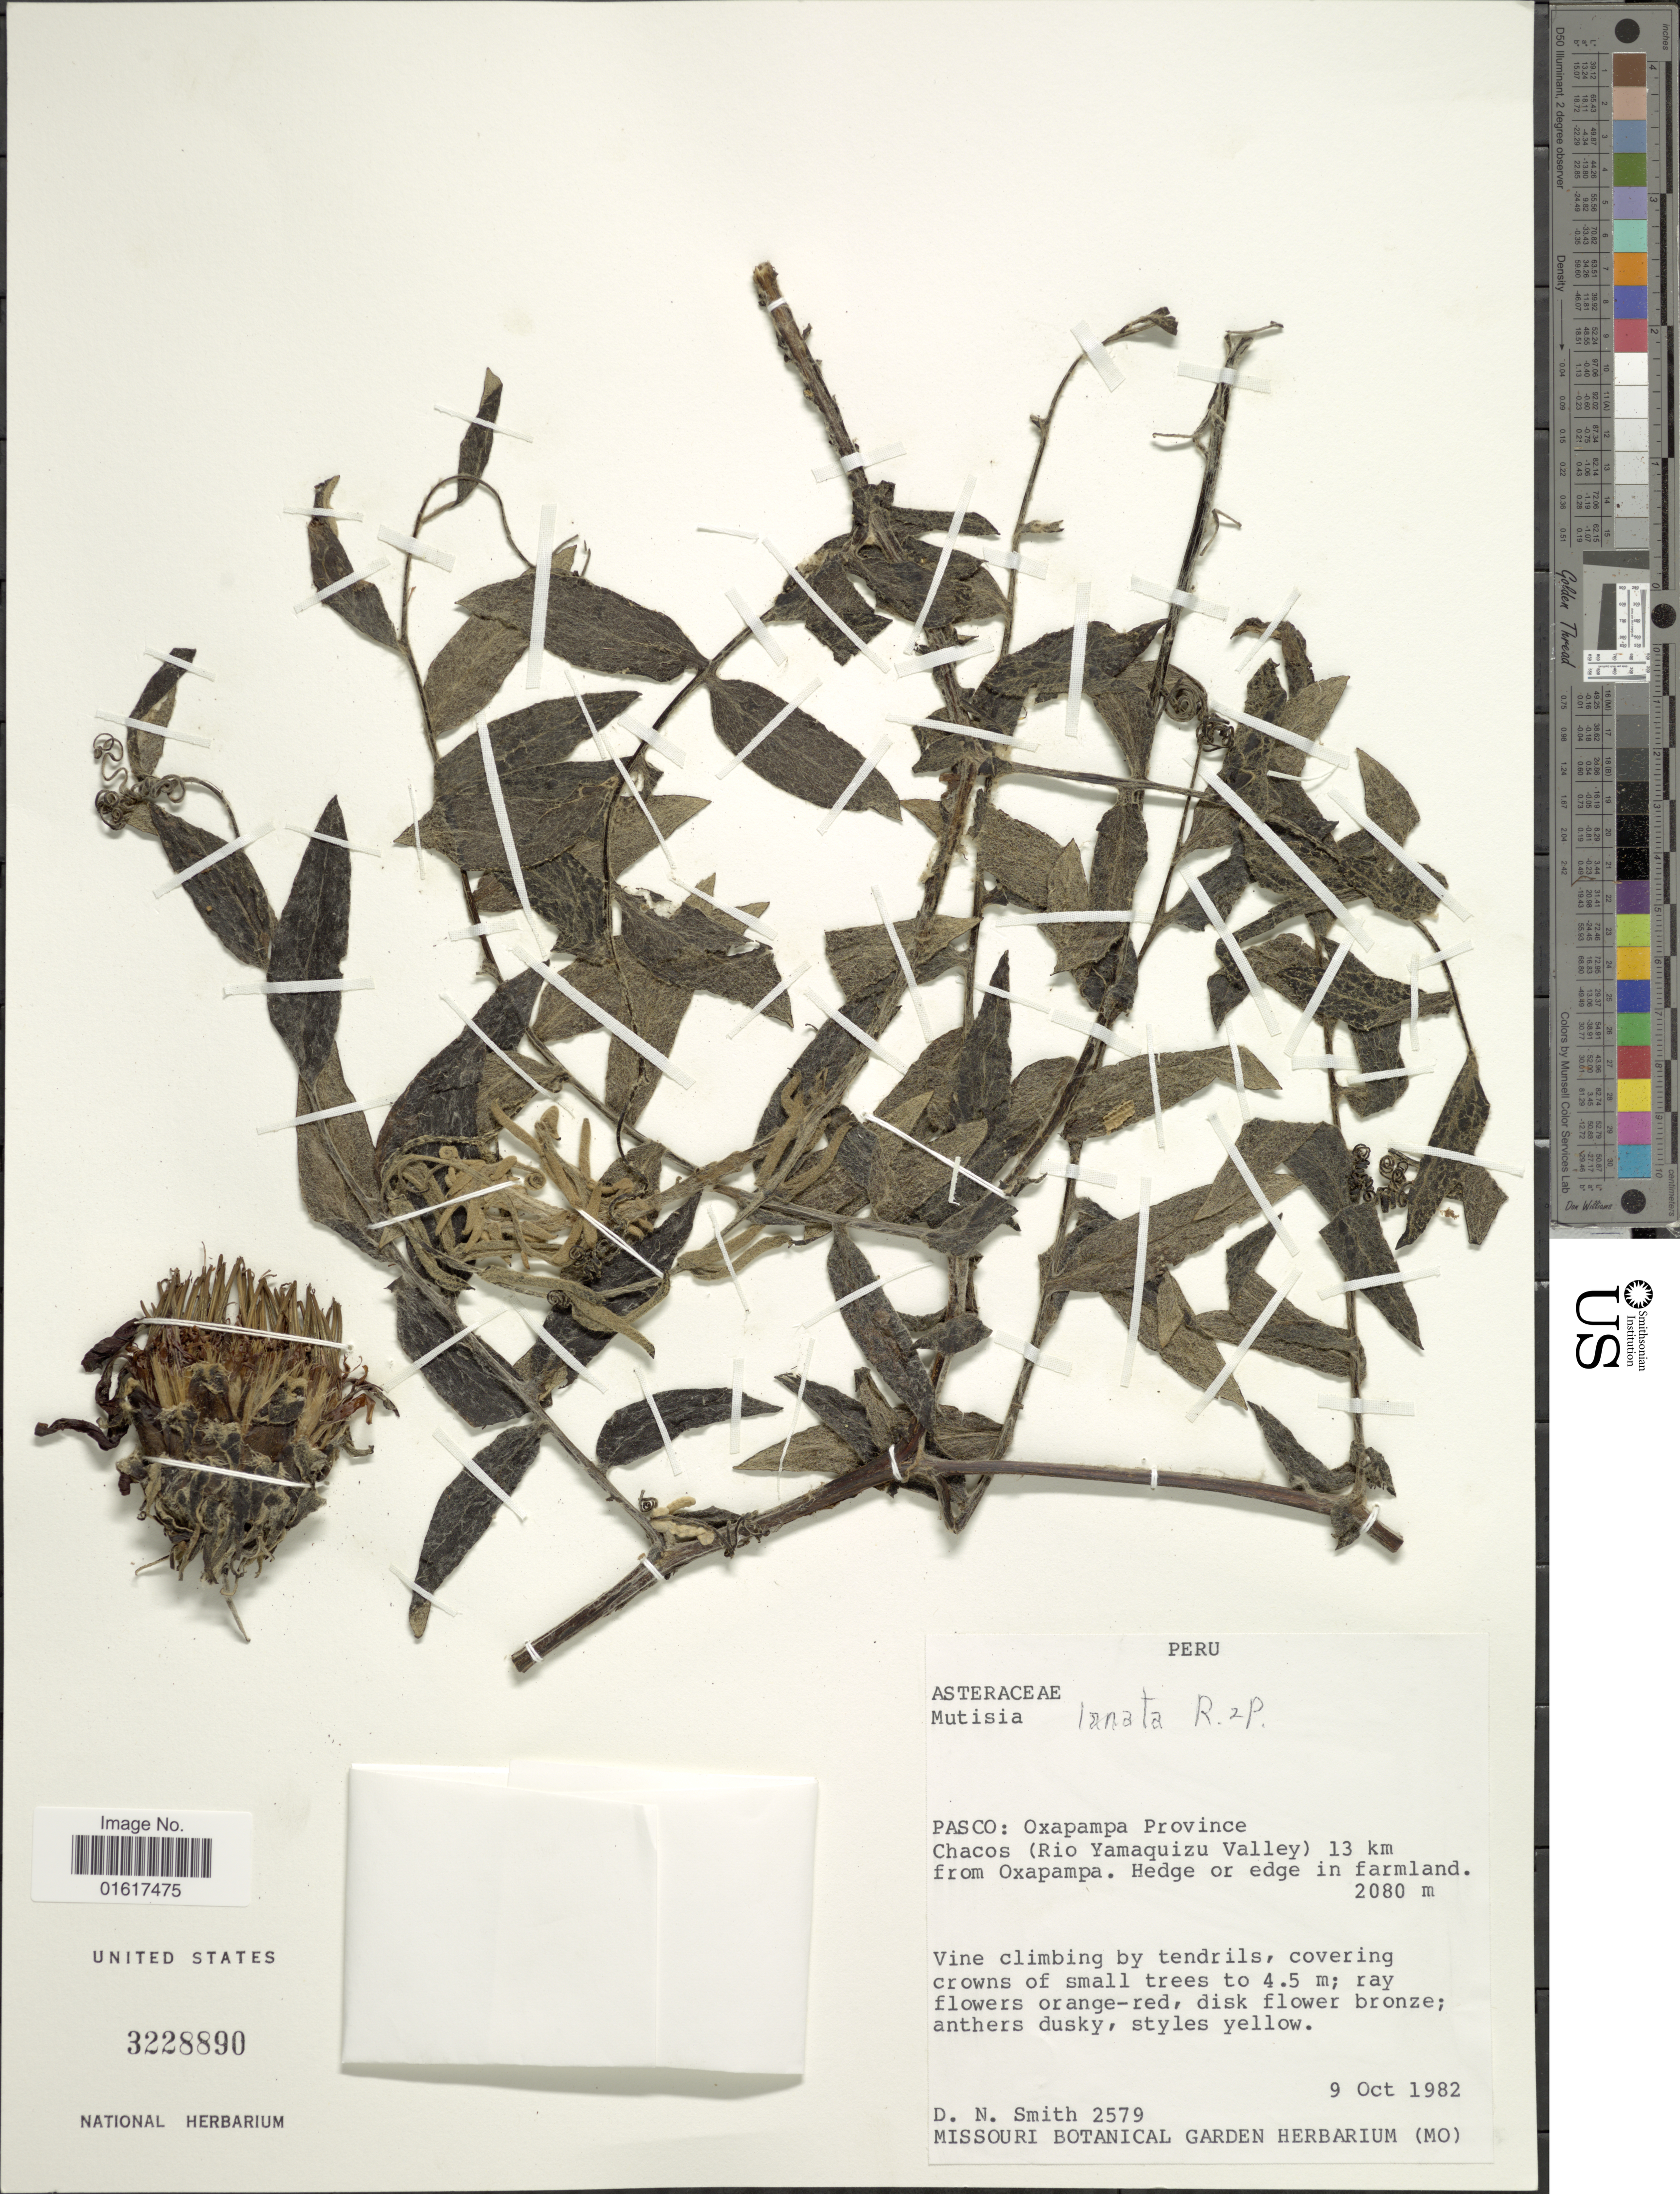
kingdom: Plantae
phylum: Tracheophyta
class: Magnoliopsida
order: Asterales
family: Asteraceae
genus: Mutisia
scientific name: Mutisia lanata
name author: Ruiz & Pav.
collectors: D. Smith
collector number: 2579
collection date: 1982-10-09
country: Peru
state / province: Pasco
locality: Oxapampa Province Chacos (Rio Yamaquizu Valley) 13 km from Oxapampa. Hedge or edge in farmland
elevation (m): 2080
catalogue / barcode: US 3228890